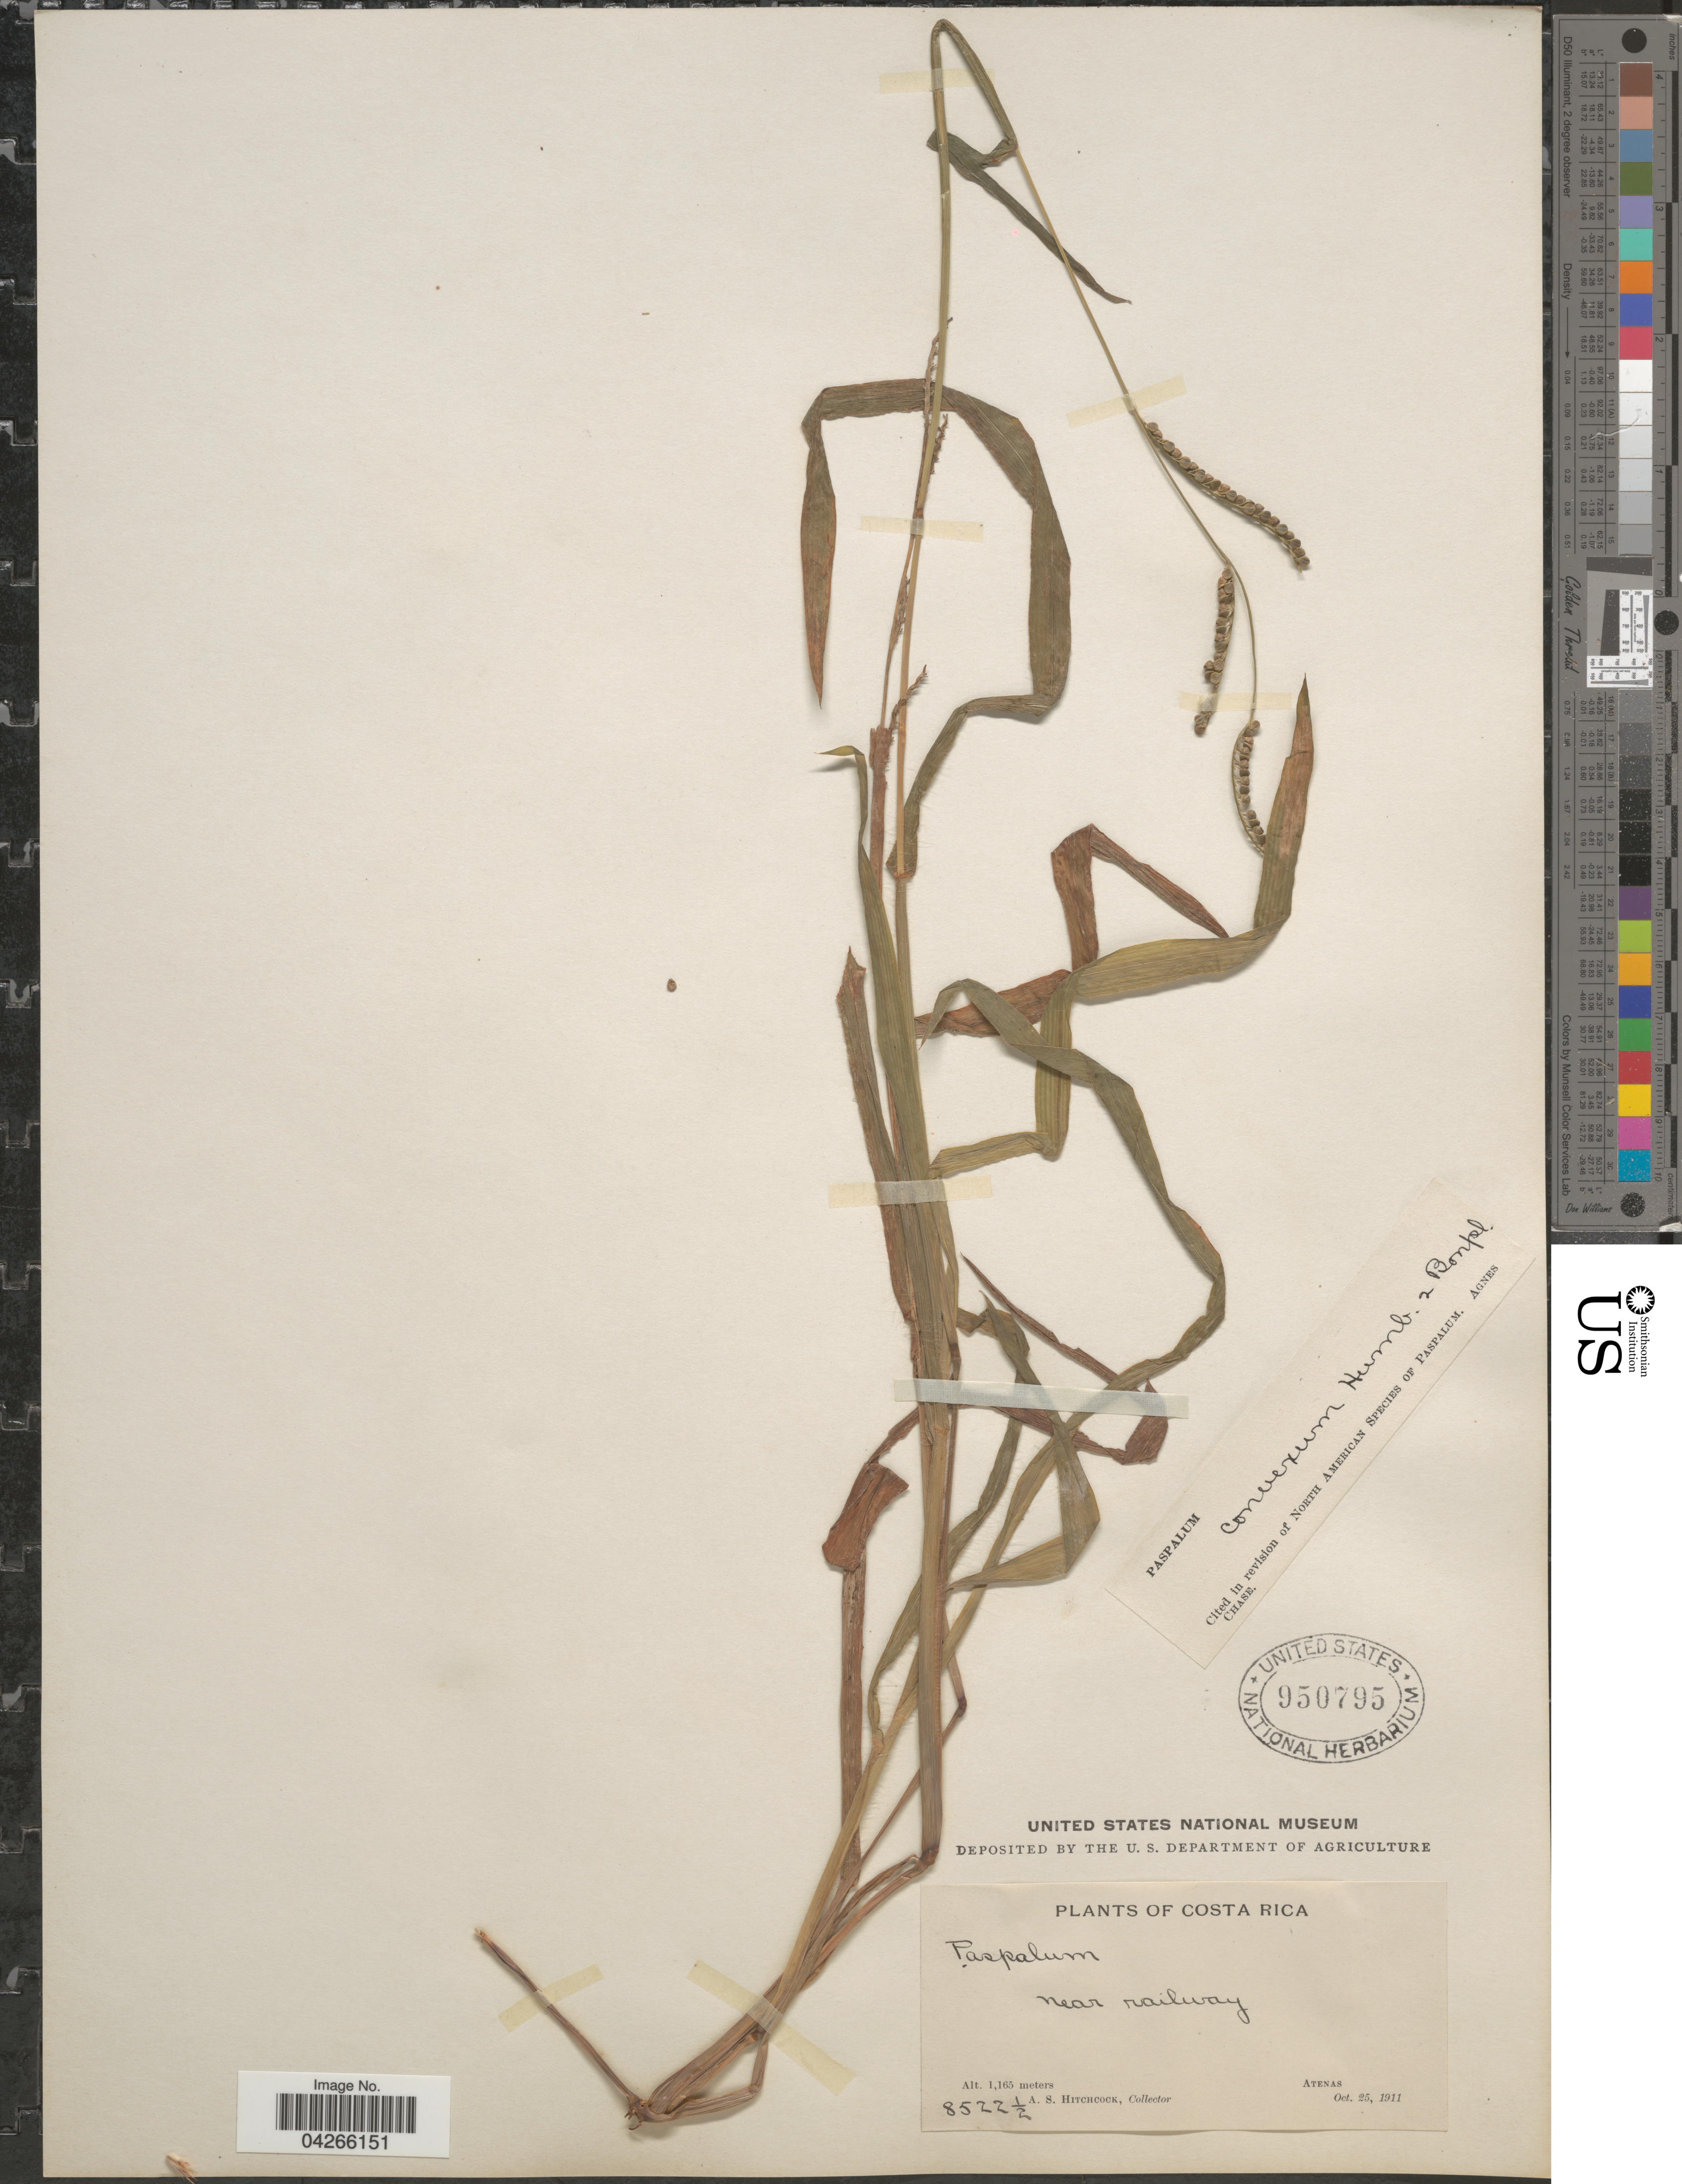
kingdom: Plantae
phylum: Tracheophyta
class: Liliopsida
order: Poales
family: Poaceae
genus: Paspalum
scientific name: Paspalum convexum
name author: Humb. & Bonpl. ex Flüggé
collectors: A. S. Hitchcock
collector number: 8522½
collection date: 1911-10-25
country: Costa Rica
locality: Atenas.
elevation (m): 1165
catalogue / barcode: US 950795